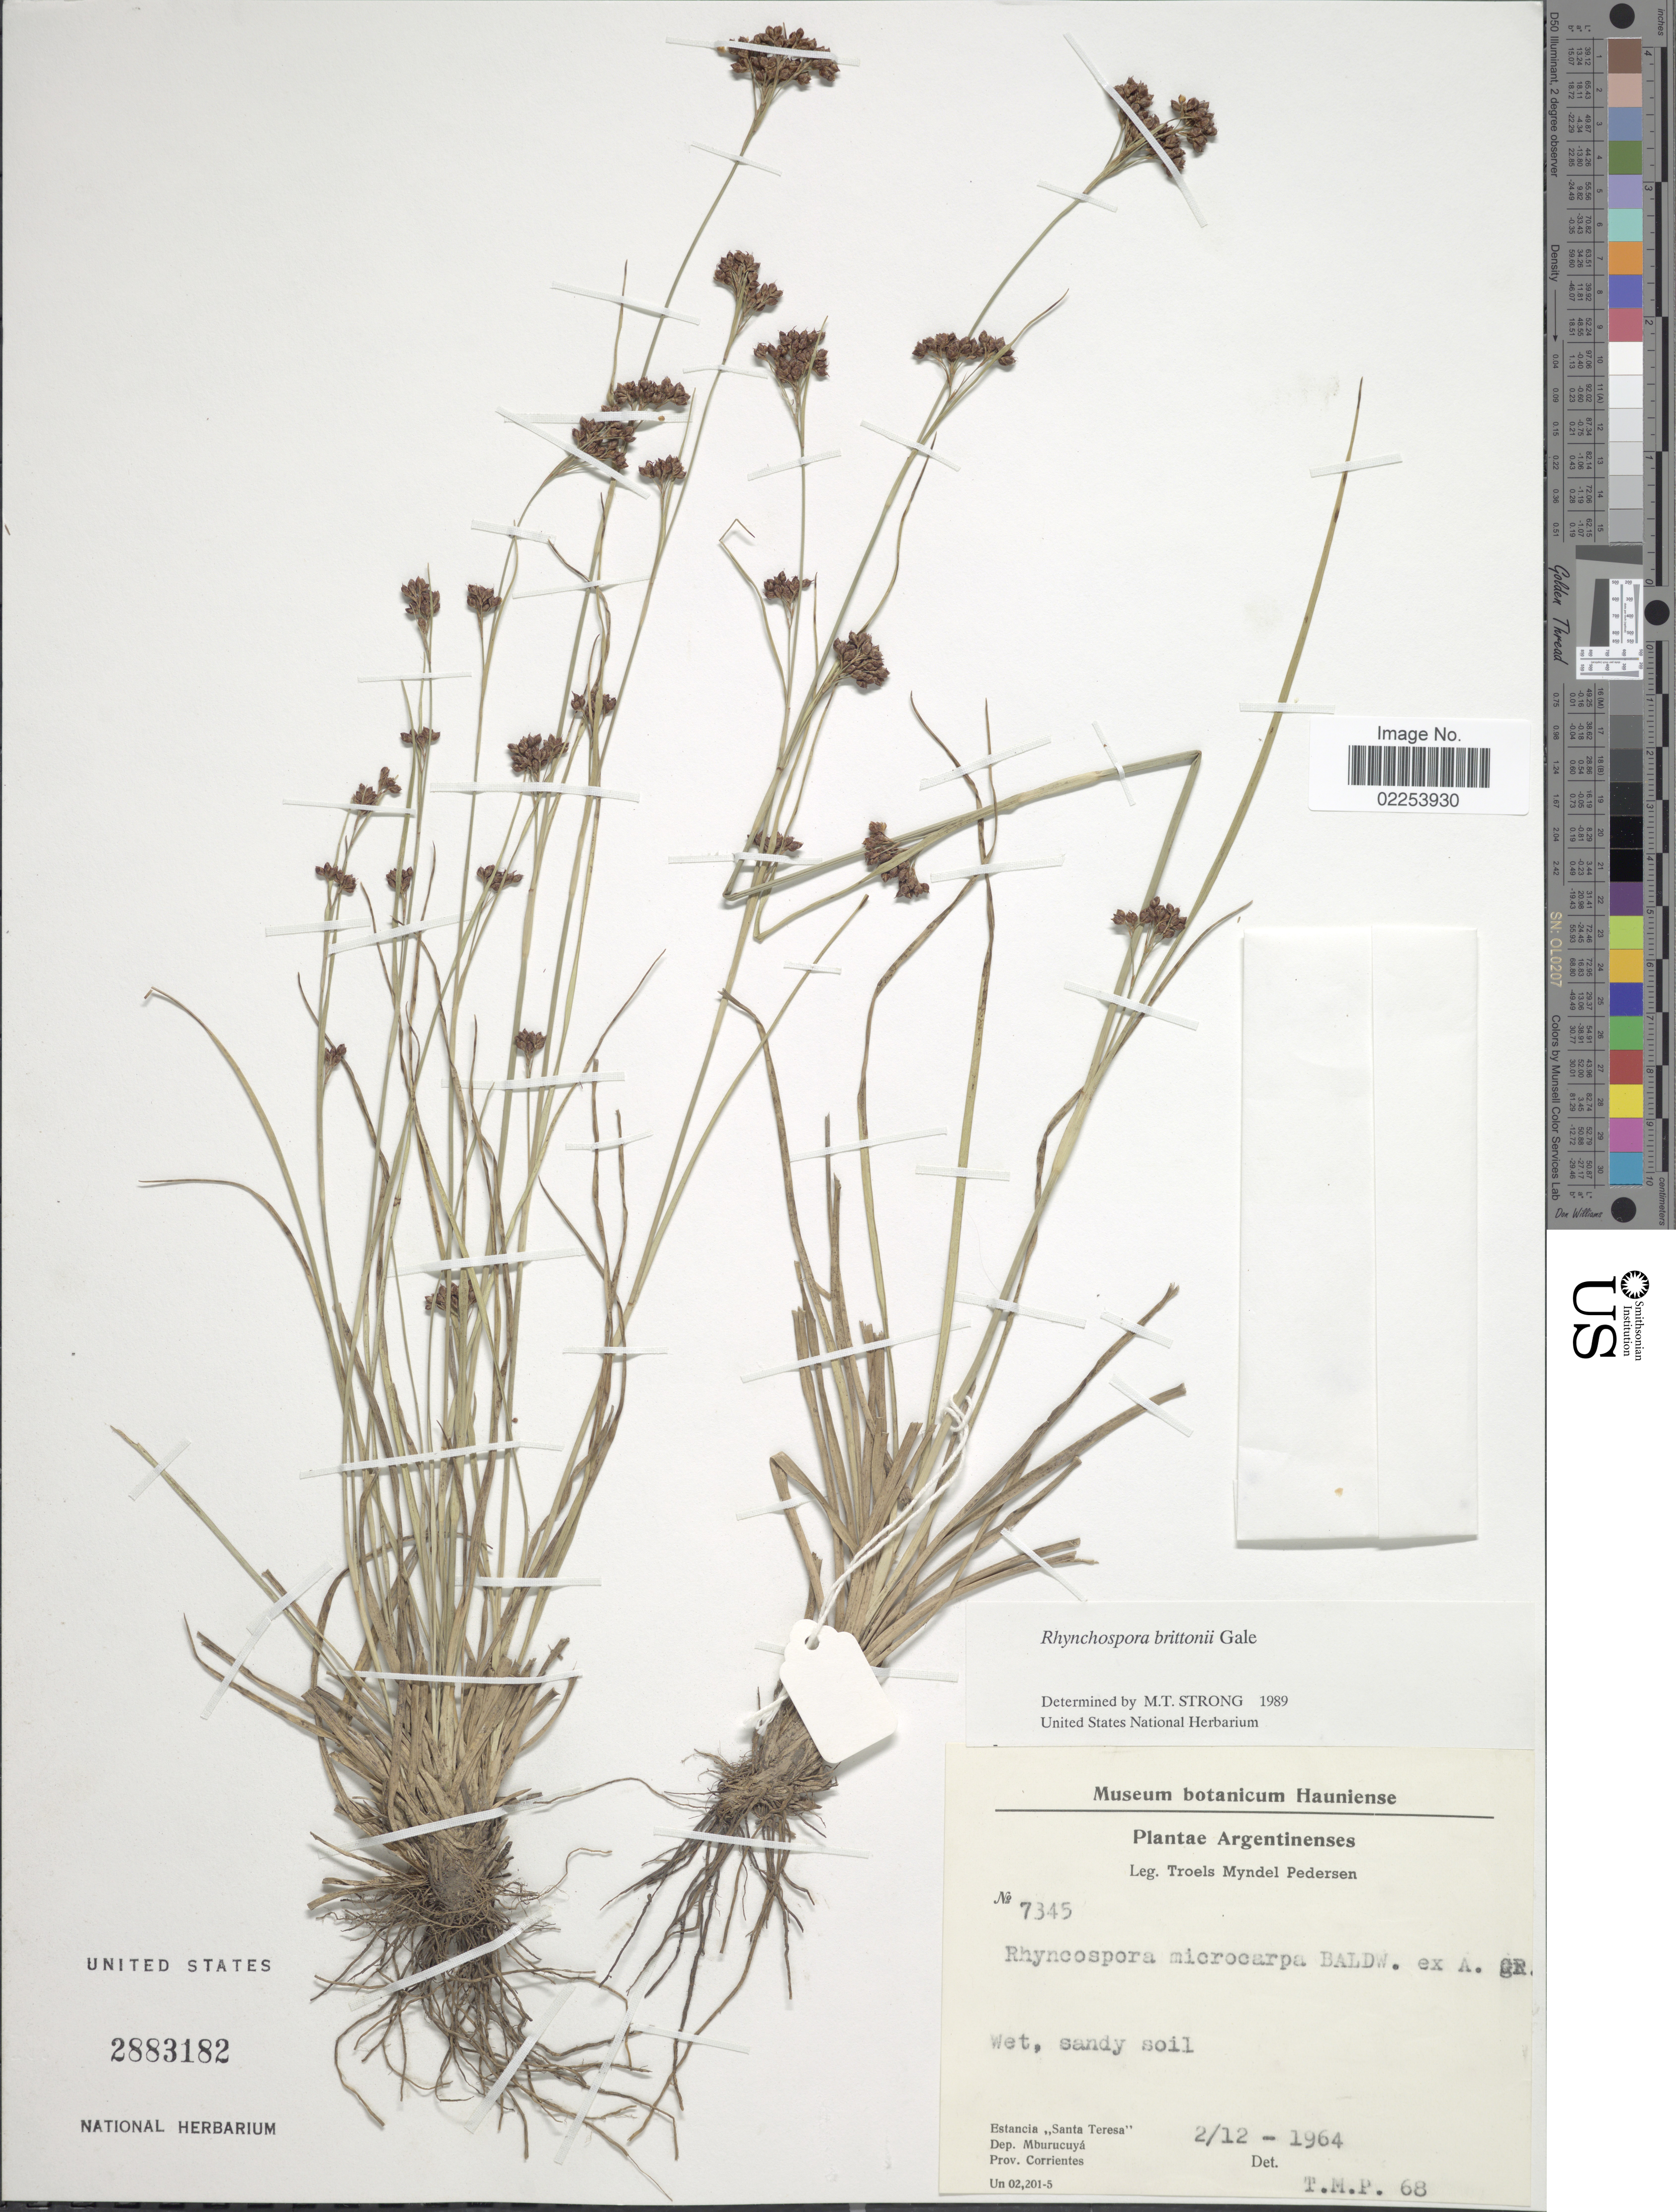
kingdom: Plantae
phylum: Tracheophyta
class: Liliopsida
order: Poales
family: Cyperaceae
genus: Rhynchospora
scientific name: Rhynchospora brittonii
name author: Gale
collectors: T. Pederson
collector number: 7345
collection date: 1964-12-02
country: Argentina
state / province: Corrientes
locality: Estancia "Santa Teresa", Dep. Mburucuya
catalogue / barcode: US 2883182